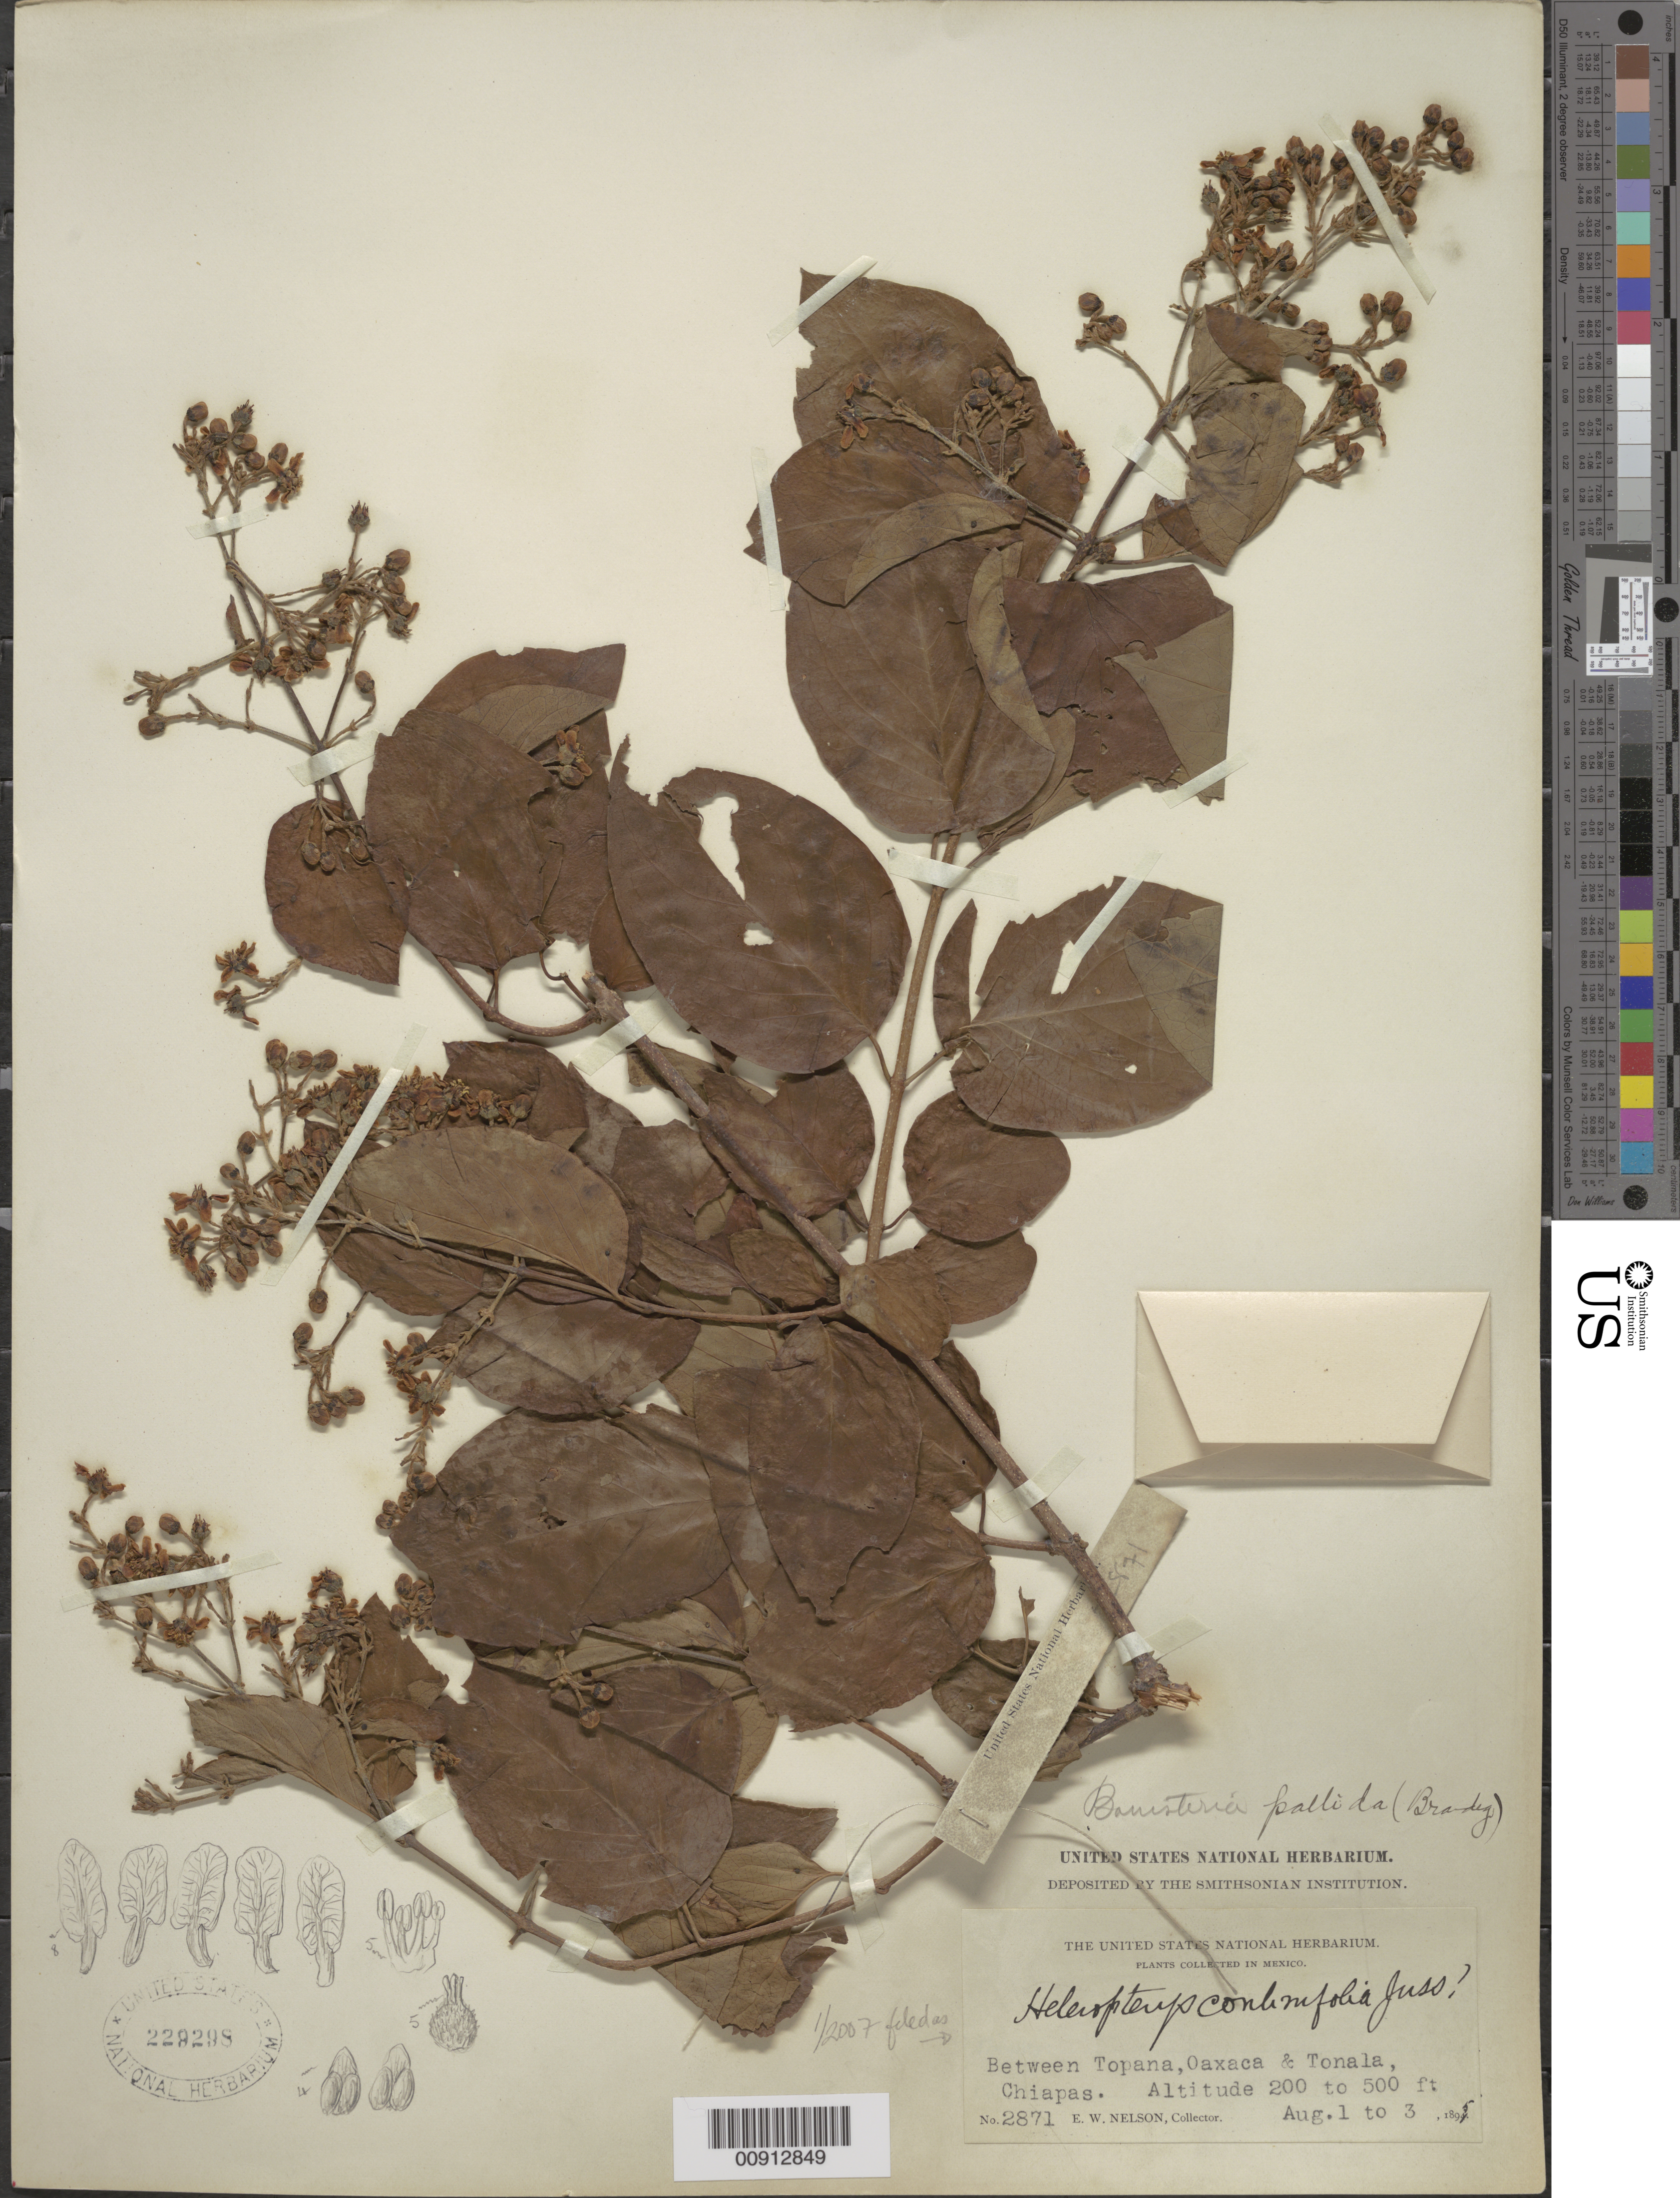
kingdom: Plantae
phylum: Tracheophyta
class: Magnoliopsida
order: Malpighiales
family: Malpighiaceae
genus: Heteropterys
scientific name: Heteropterys cotinifolia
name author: A. Juss.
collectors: E. W. Nelson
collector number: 2871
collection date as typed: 01 Aug 1895 to 03 Aug 1895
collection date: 1895-08-01/1895-08-03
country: Mexico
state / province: Chiapas / Oaxaca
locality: Between Topana, Oaxaca & Tonala, Chiapas.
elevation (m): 61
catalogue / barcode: US 229298